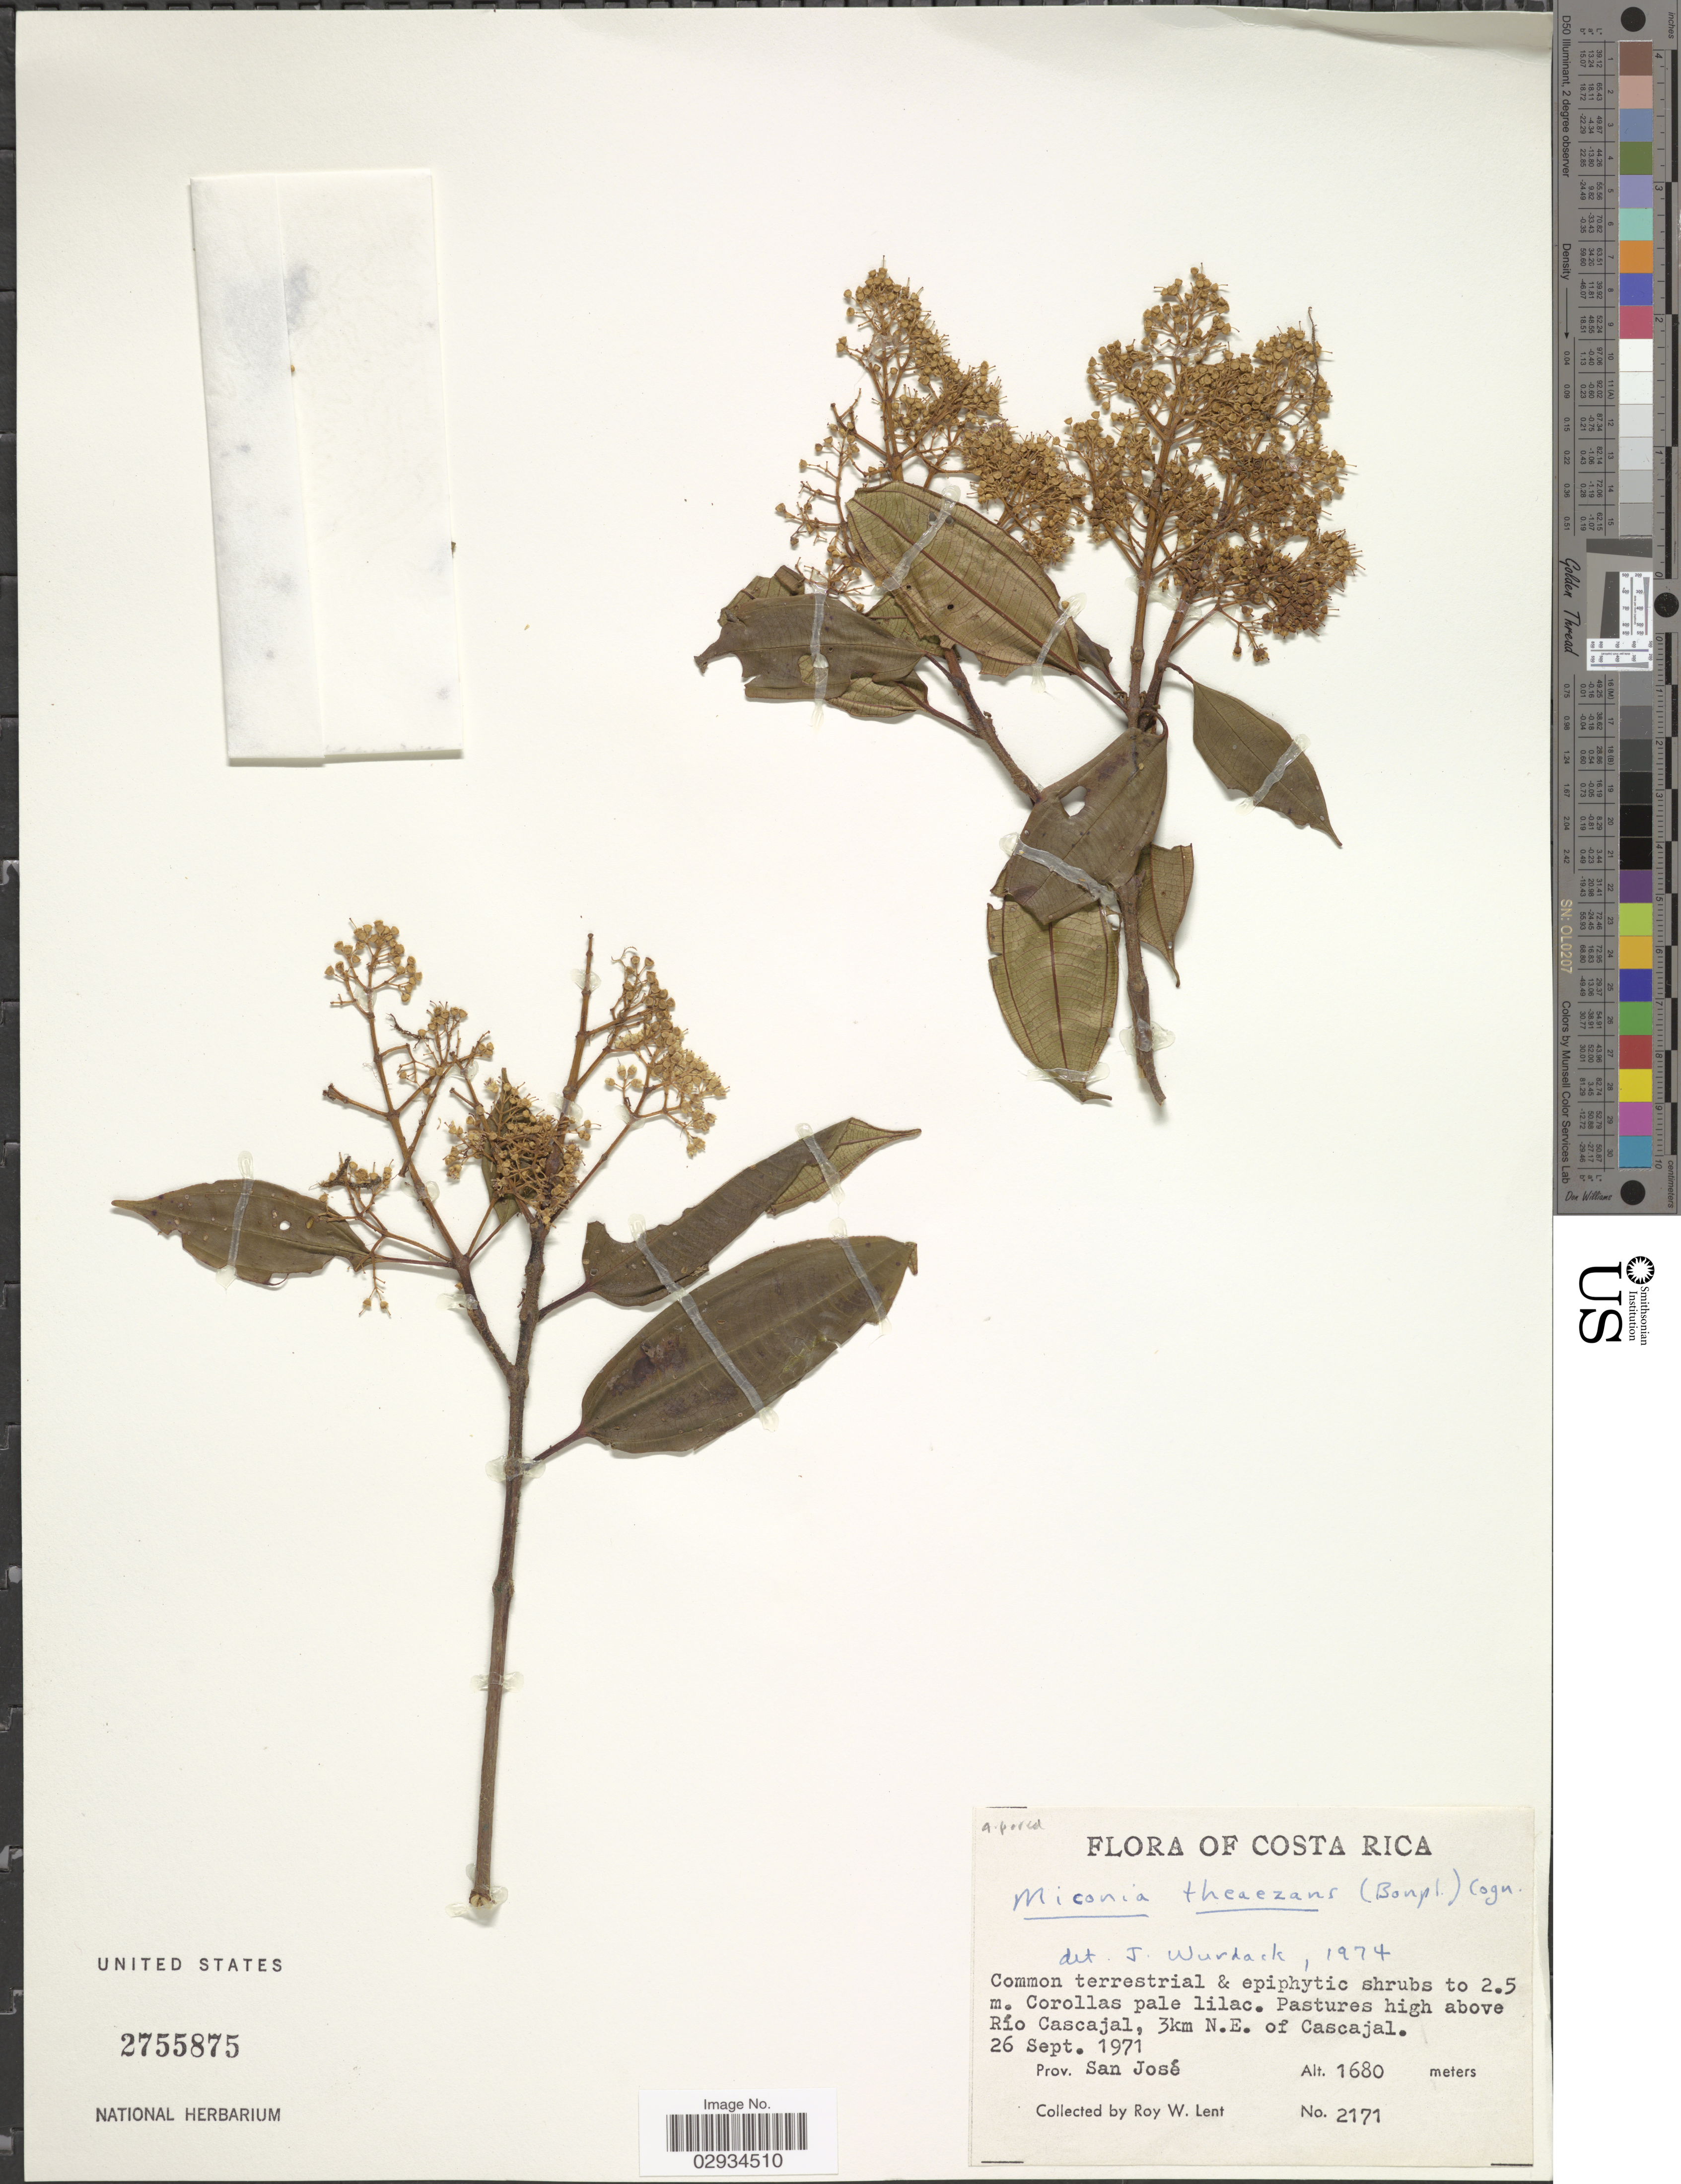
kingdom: Plantae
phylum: Tracheophyta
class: Magnoliopsida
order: Myrtales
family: Melastomataceae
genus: Miconia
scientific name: Miconia theizans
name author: (Bonpl.) Cogn.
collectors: R. W. Lent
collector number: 2171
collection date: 1971-09-26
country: Costa Rica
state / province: San José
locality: Above Río Cascajal, 3 km N.E. of Cascajal.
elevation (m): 1680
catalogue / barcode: US 2755875